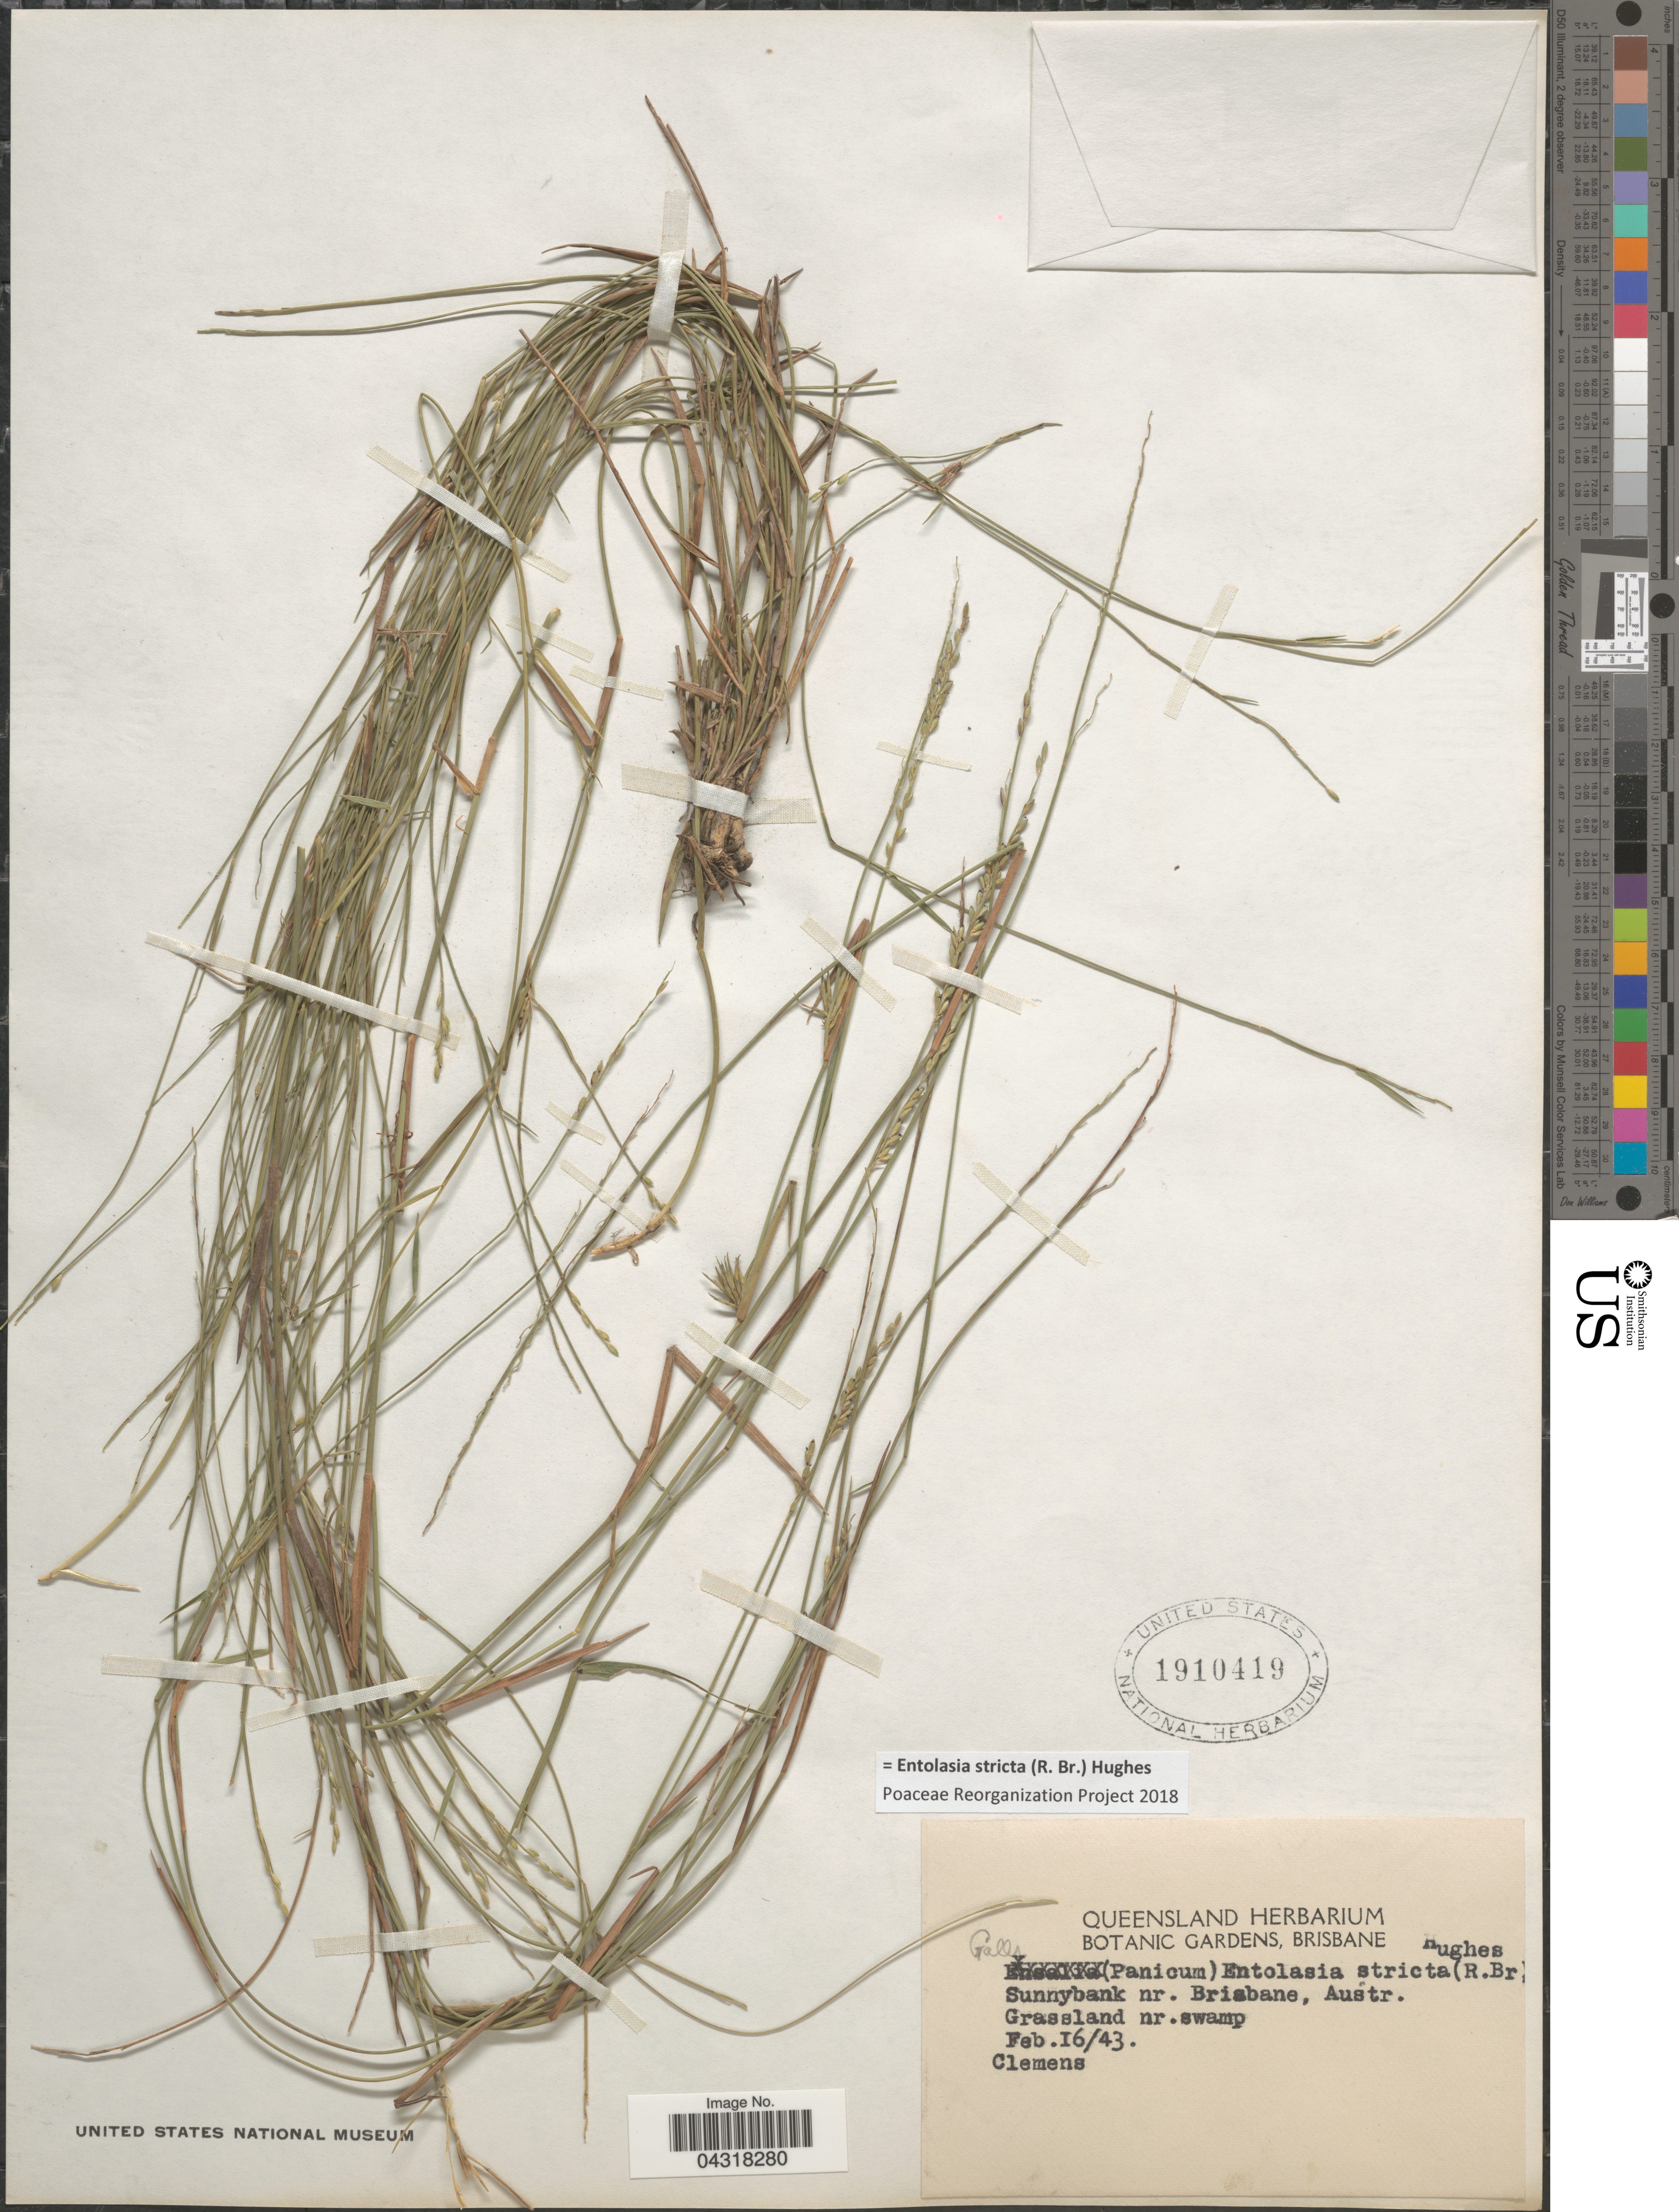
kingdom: Plantae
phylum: Tracheophyta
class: Liliopsida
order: Poales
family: Poaceae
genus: Entolasia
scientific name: Entolasia stricta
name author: (R. Br.) C.E. Hughes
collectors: -. Clemens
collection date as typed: Transcribed d/m/y: 16/2/43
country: Australia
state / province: Queensland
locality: Sunnybank nr. Brisbane. Grasslandd nr. swamp.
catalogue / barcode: US 1910419